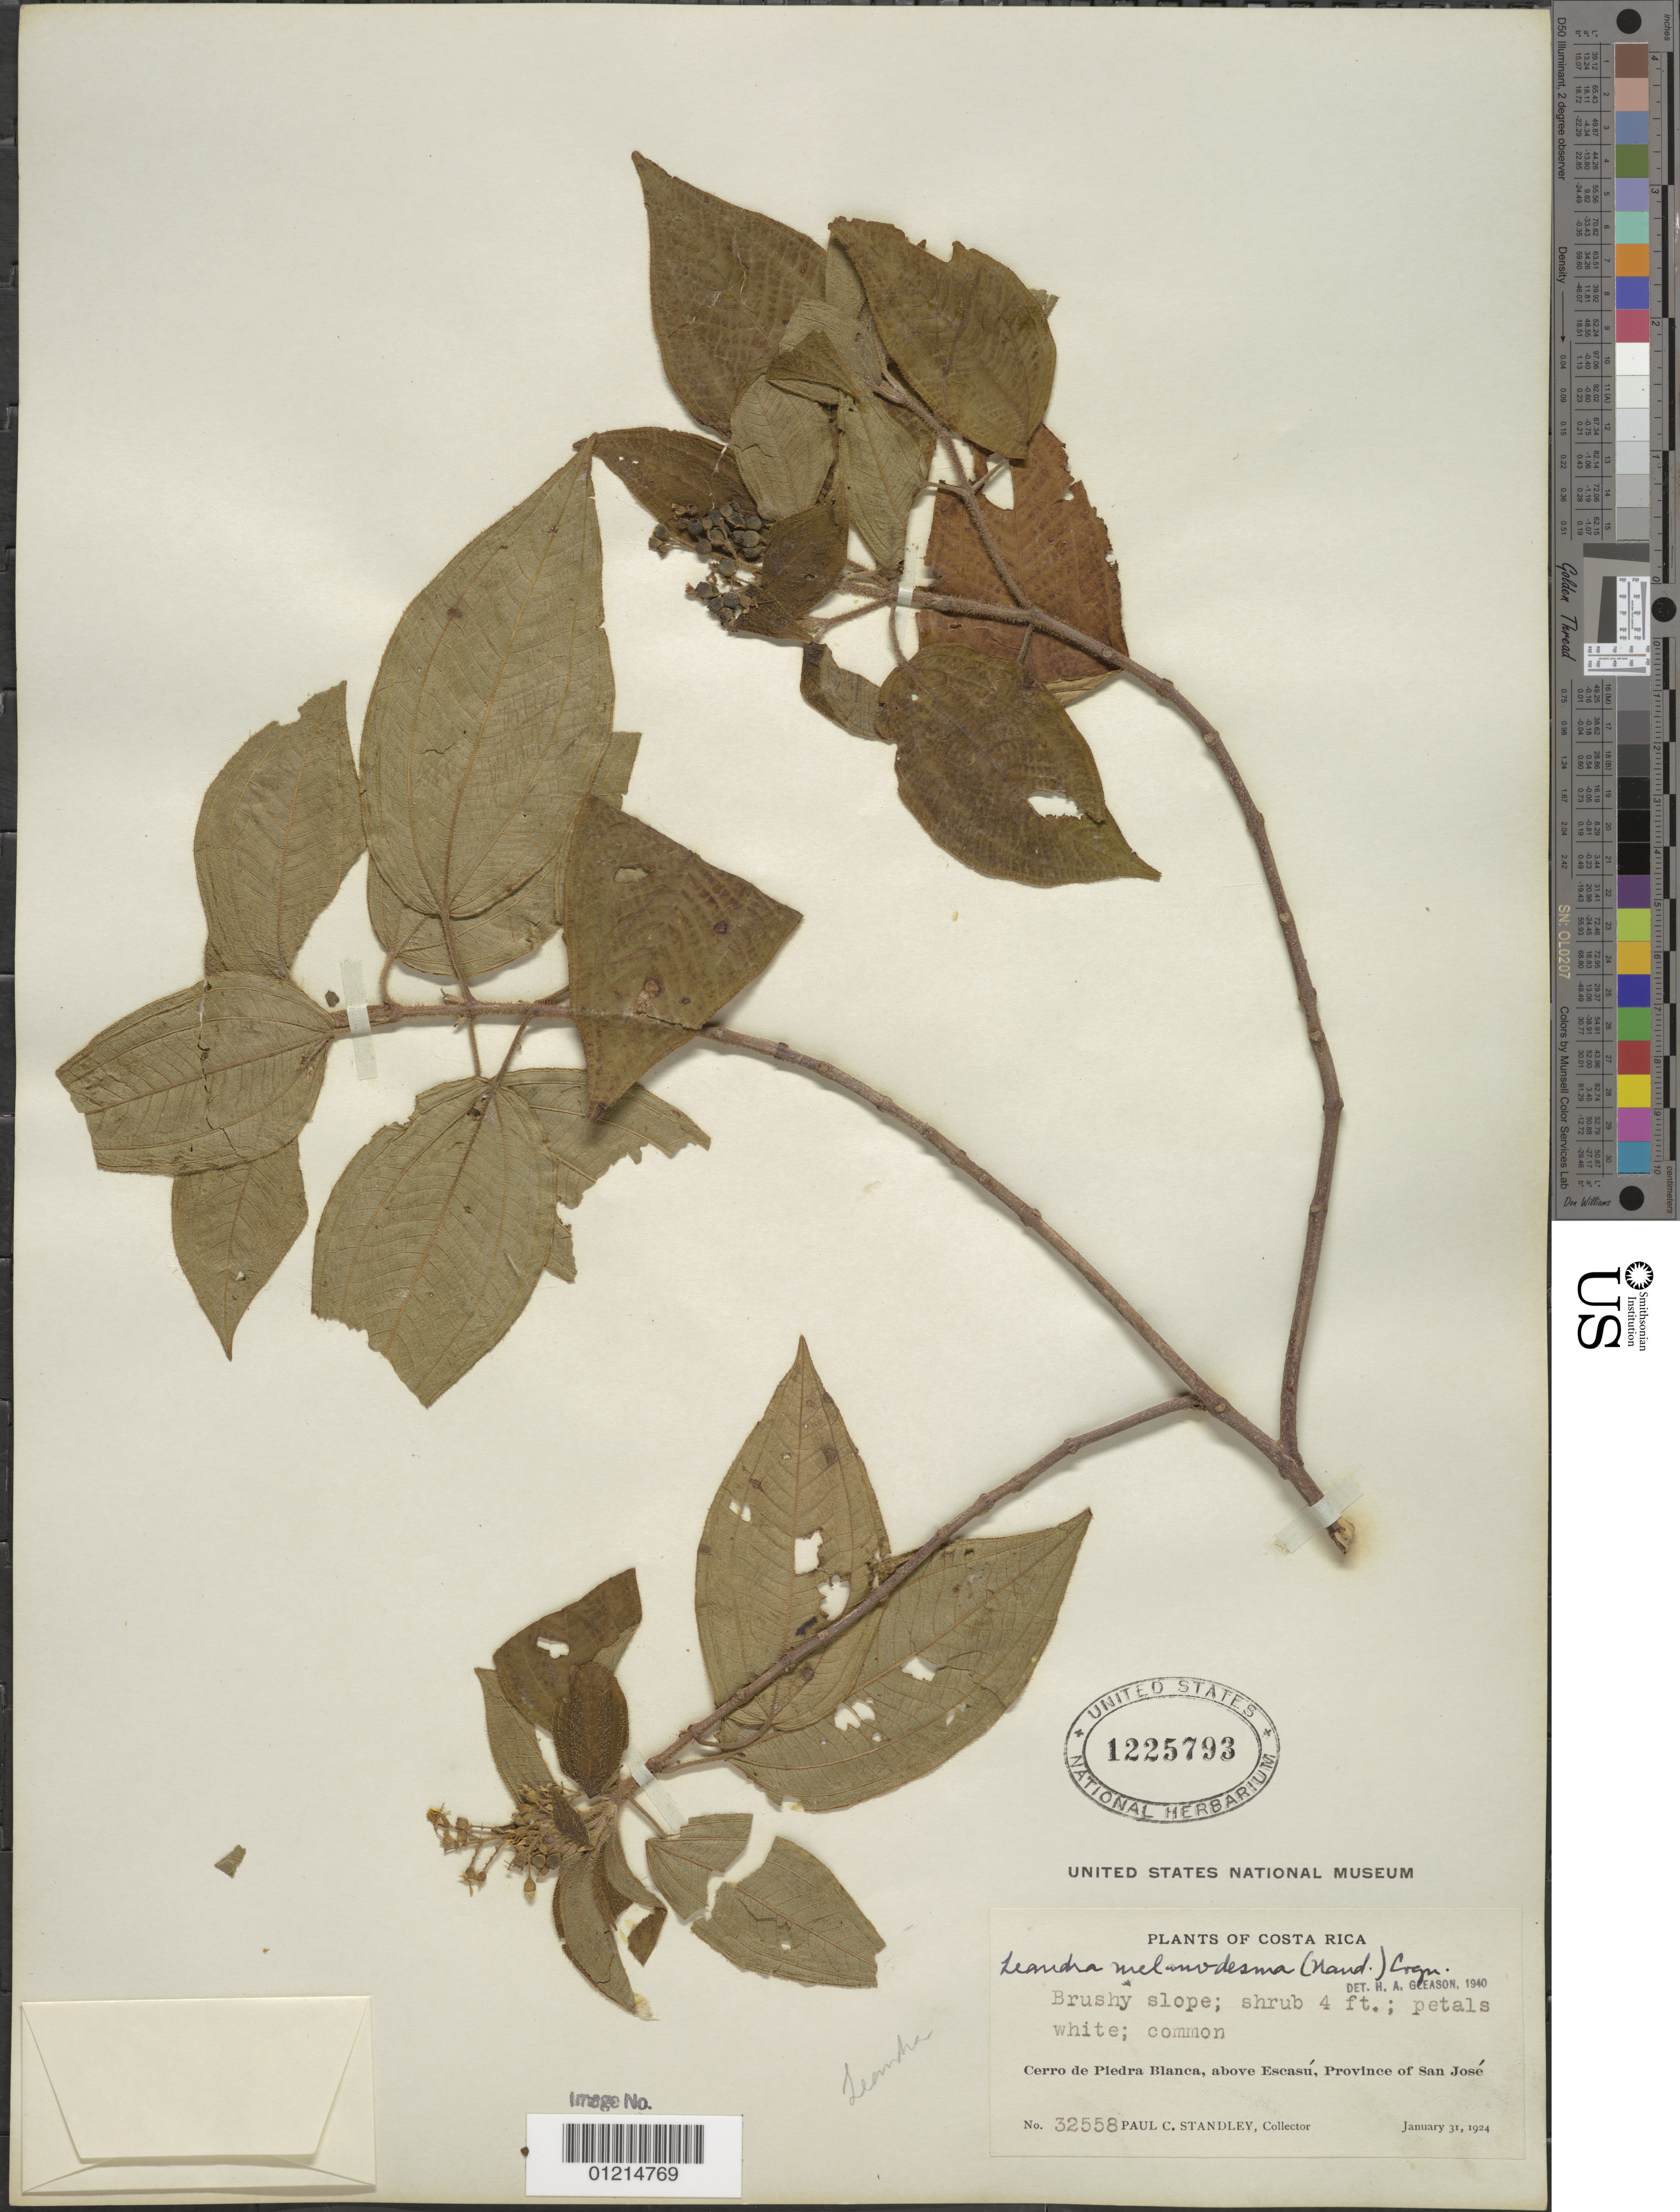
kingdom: Plantae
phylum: Tracheophyta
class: Magnoliopsida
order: Myrtales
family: Melastomataceae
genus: Leandra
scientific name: Leandra melanodesma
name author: (Naudin) Cogn.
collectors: P. C. Standley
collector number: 32558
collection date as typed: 31 Jan 1924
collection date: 1924-01-31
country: Costa Rica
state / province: San José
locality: Cerro de Piedra Blanca, above Escasú.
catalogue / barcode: US 1225793